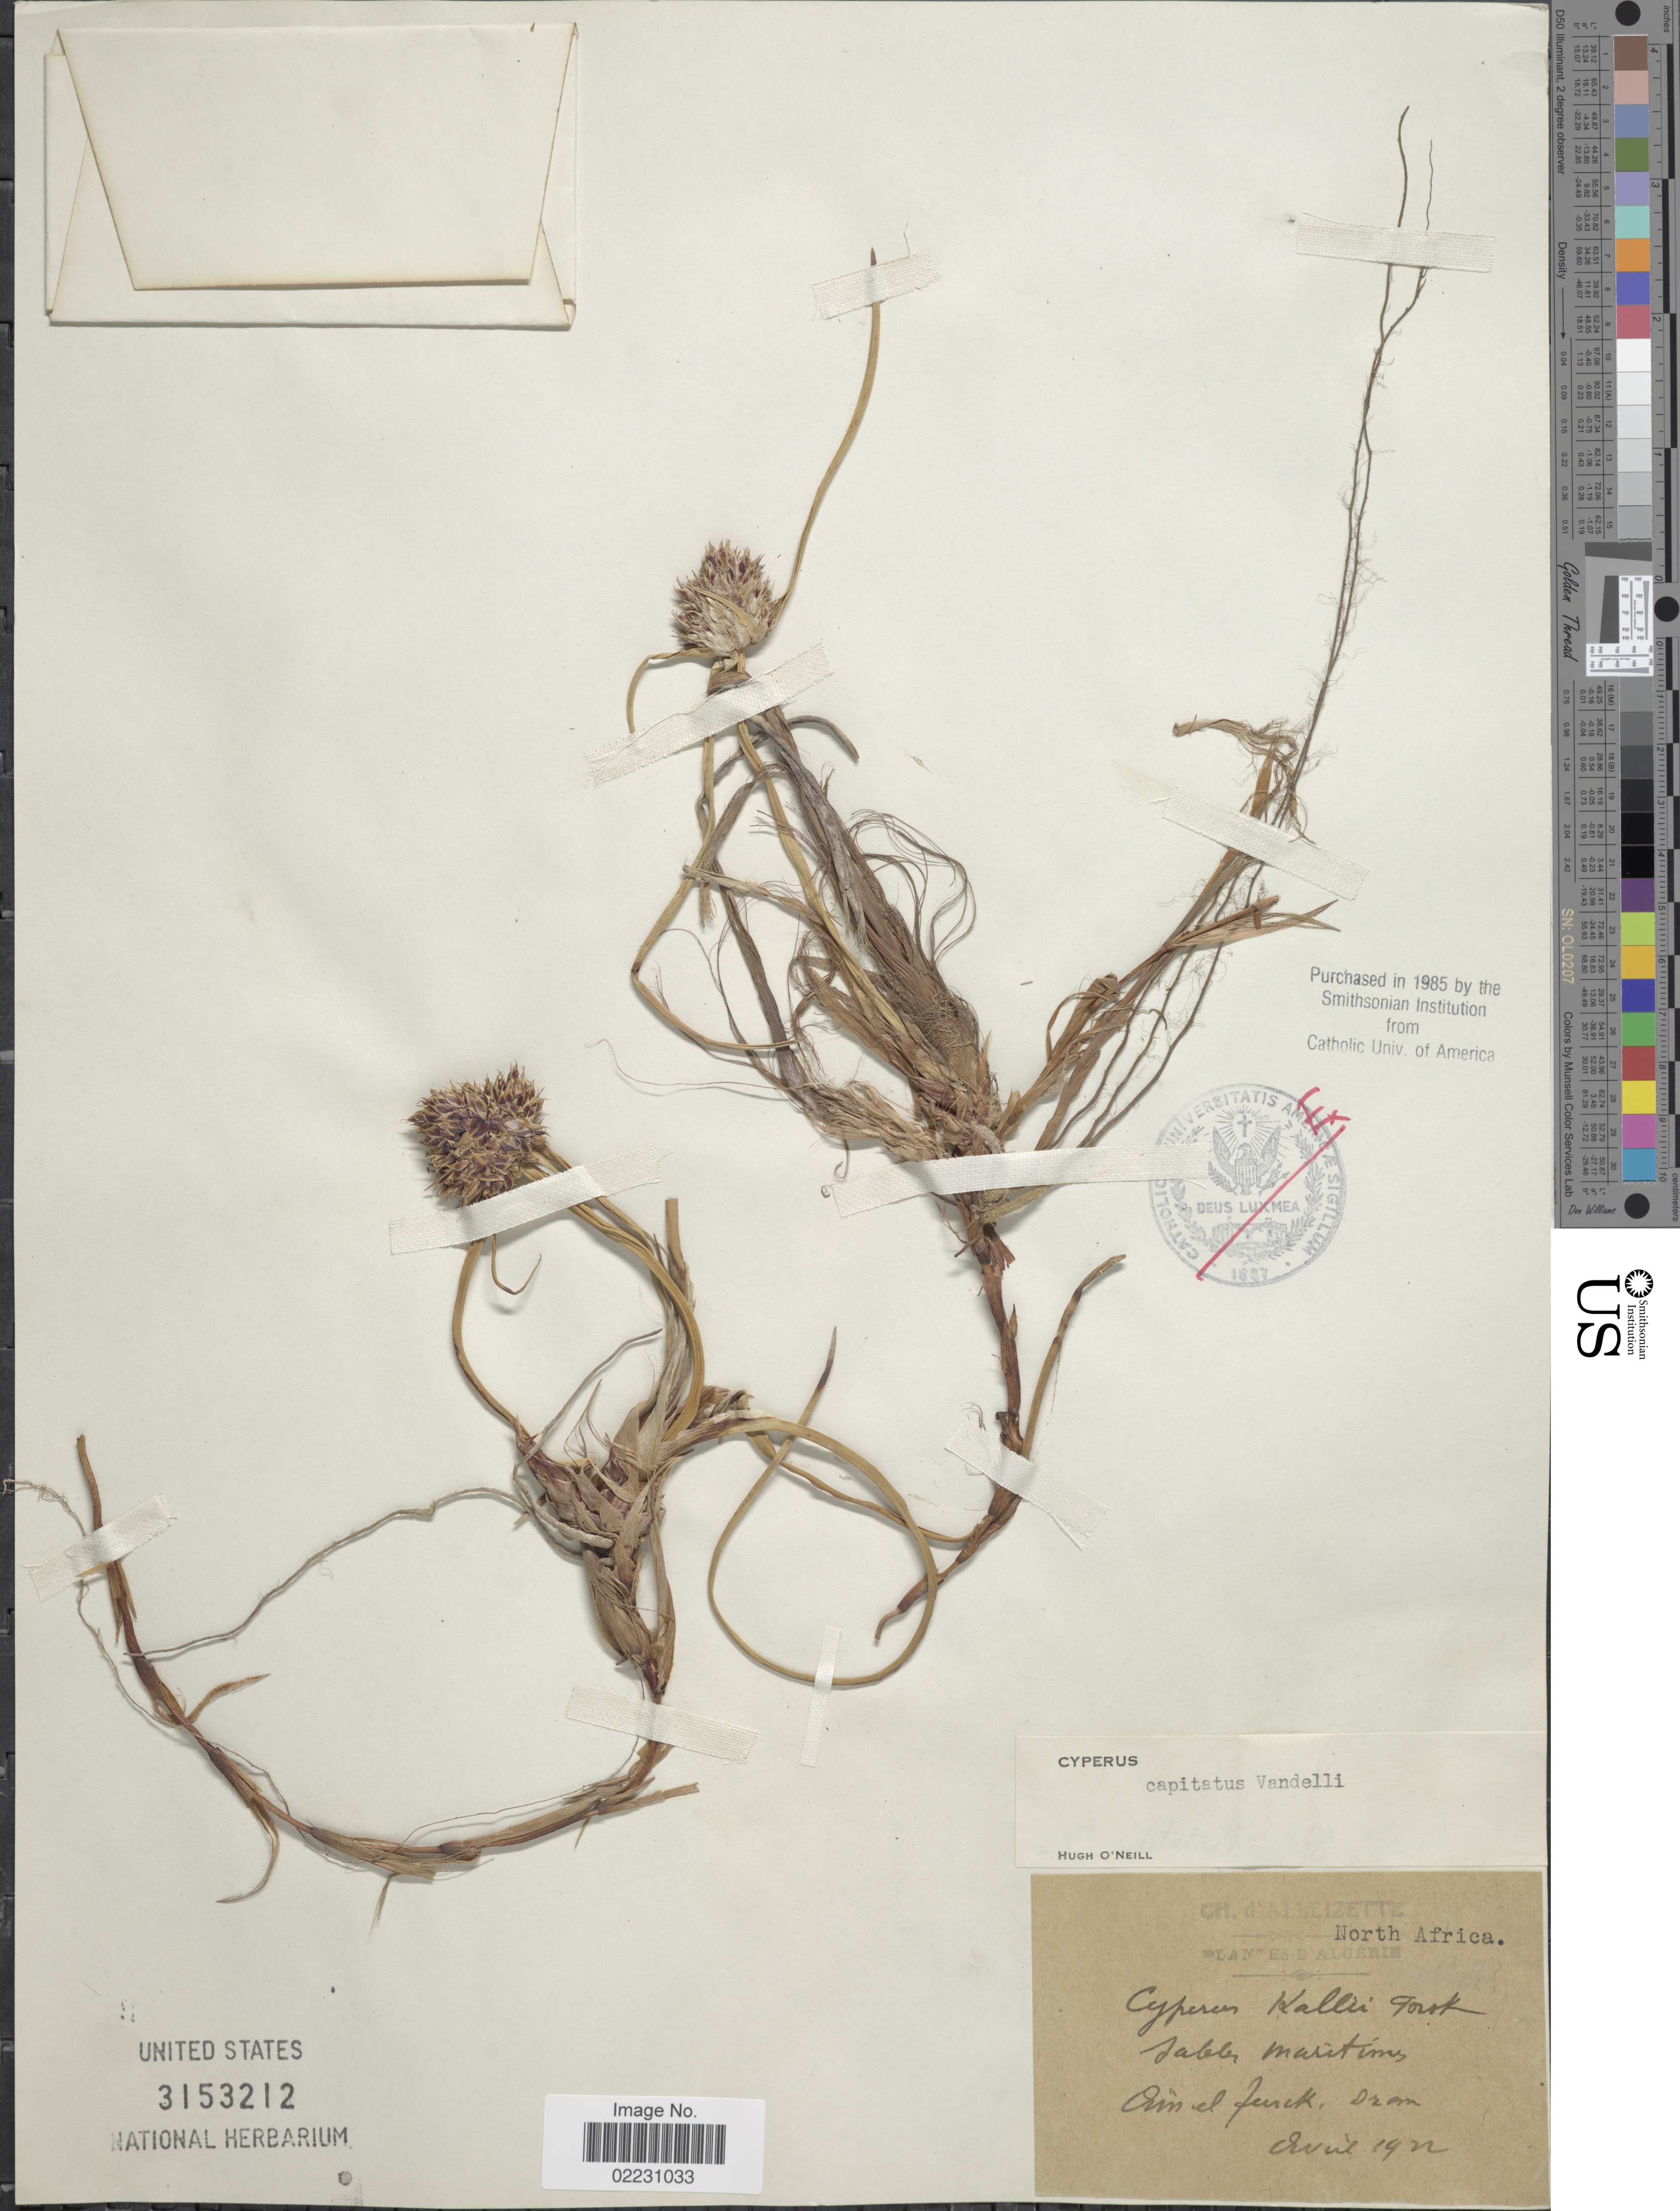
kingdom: Plantae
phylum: Tracheophyta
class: Liliopsida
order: Poales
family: Cyperaceae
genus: Cyperus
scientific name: Cyperus capitatus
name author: Vand.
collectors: D'alleizette, CH.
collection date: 1922-04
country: Algeria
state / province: Oran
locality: Ain el Turck.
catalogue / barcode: US 3153212